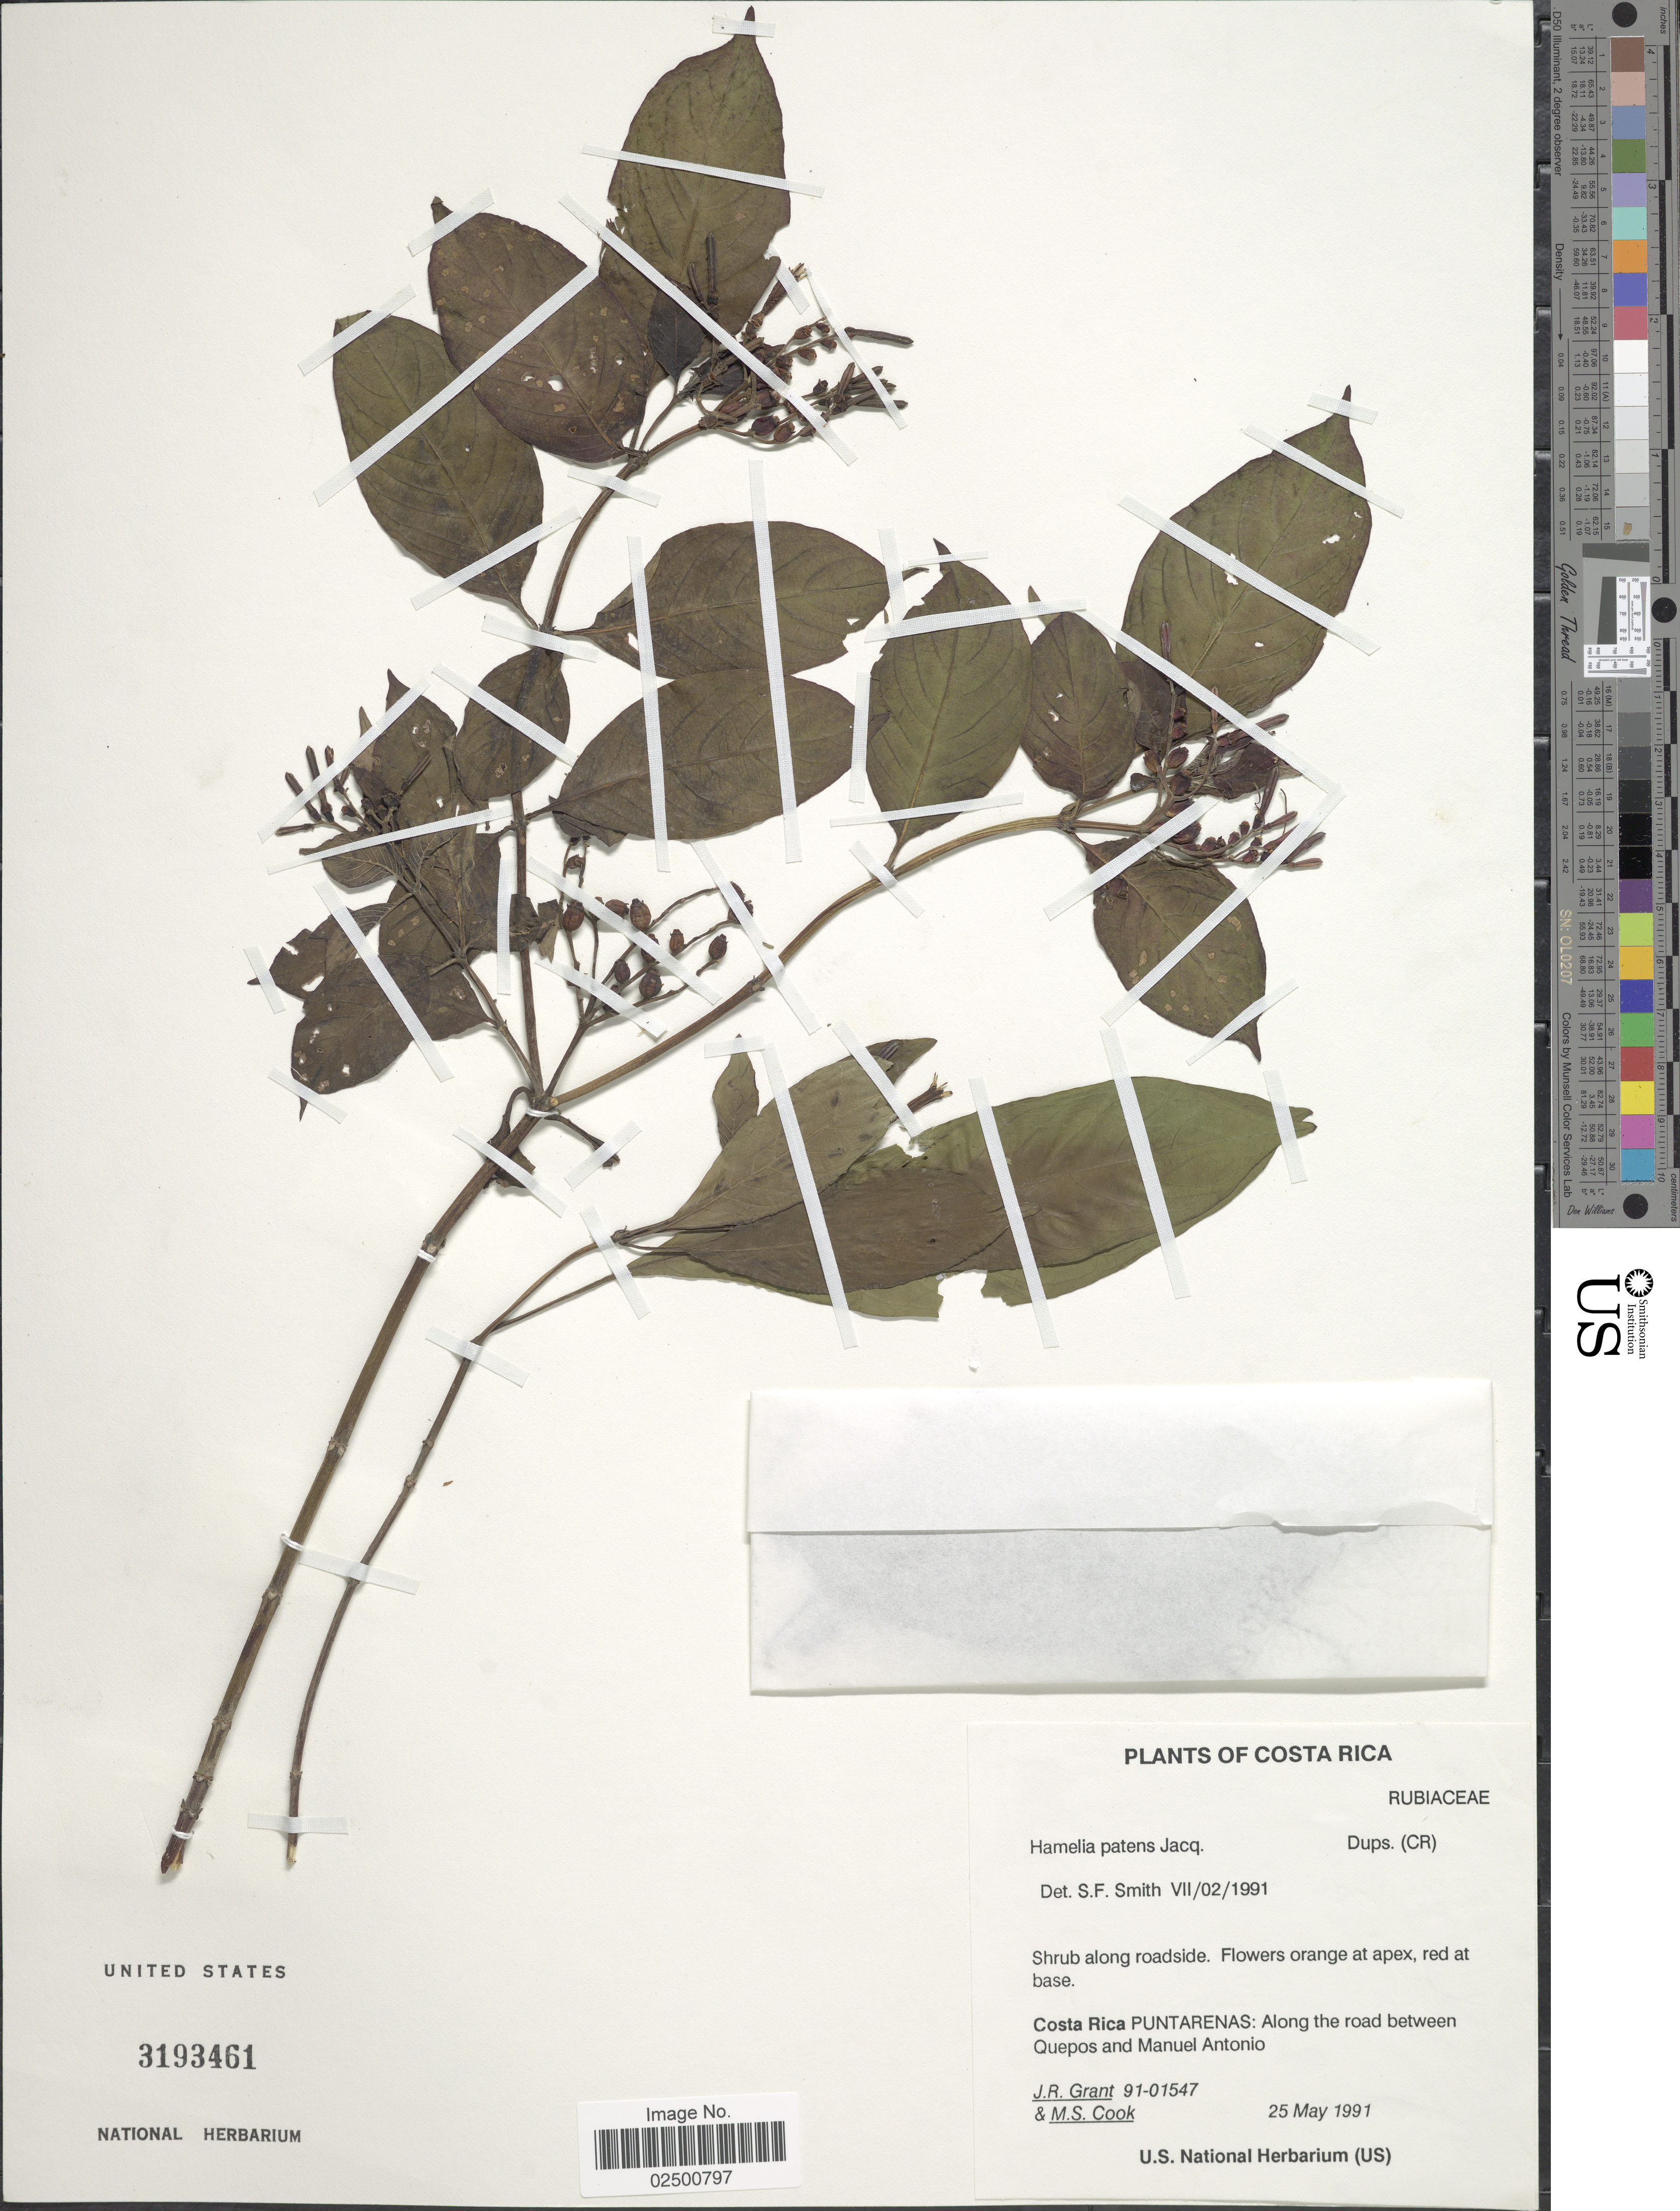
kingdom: Plantae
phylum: Tracheophyta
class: Magnoliopsida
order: Gentianales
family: Rubiaceae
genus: Hamelia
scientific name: Hamelia patens var. patens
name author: Jacq.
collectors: J. Grant & M. S. Cook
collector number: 91-01547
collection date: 1991-05-25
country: Costa Rica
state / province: Puntarenas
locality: Along the road between Quepos and Manuel Antonio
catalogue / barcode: US 3193461